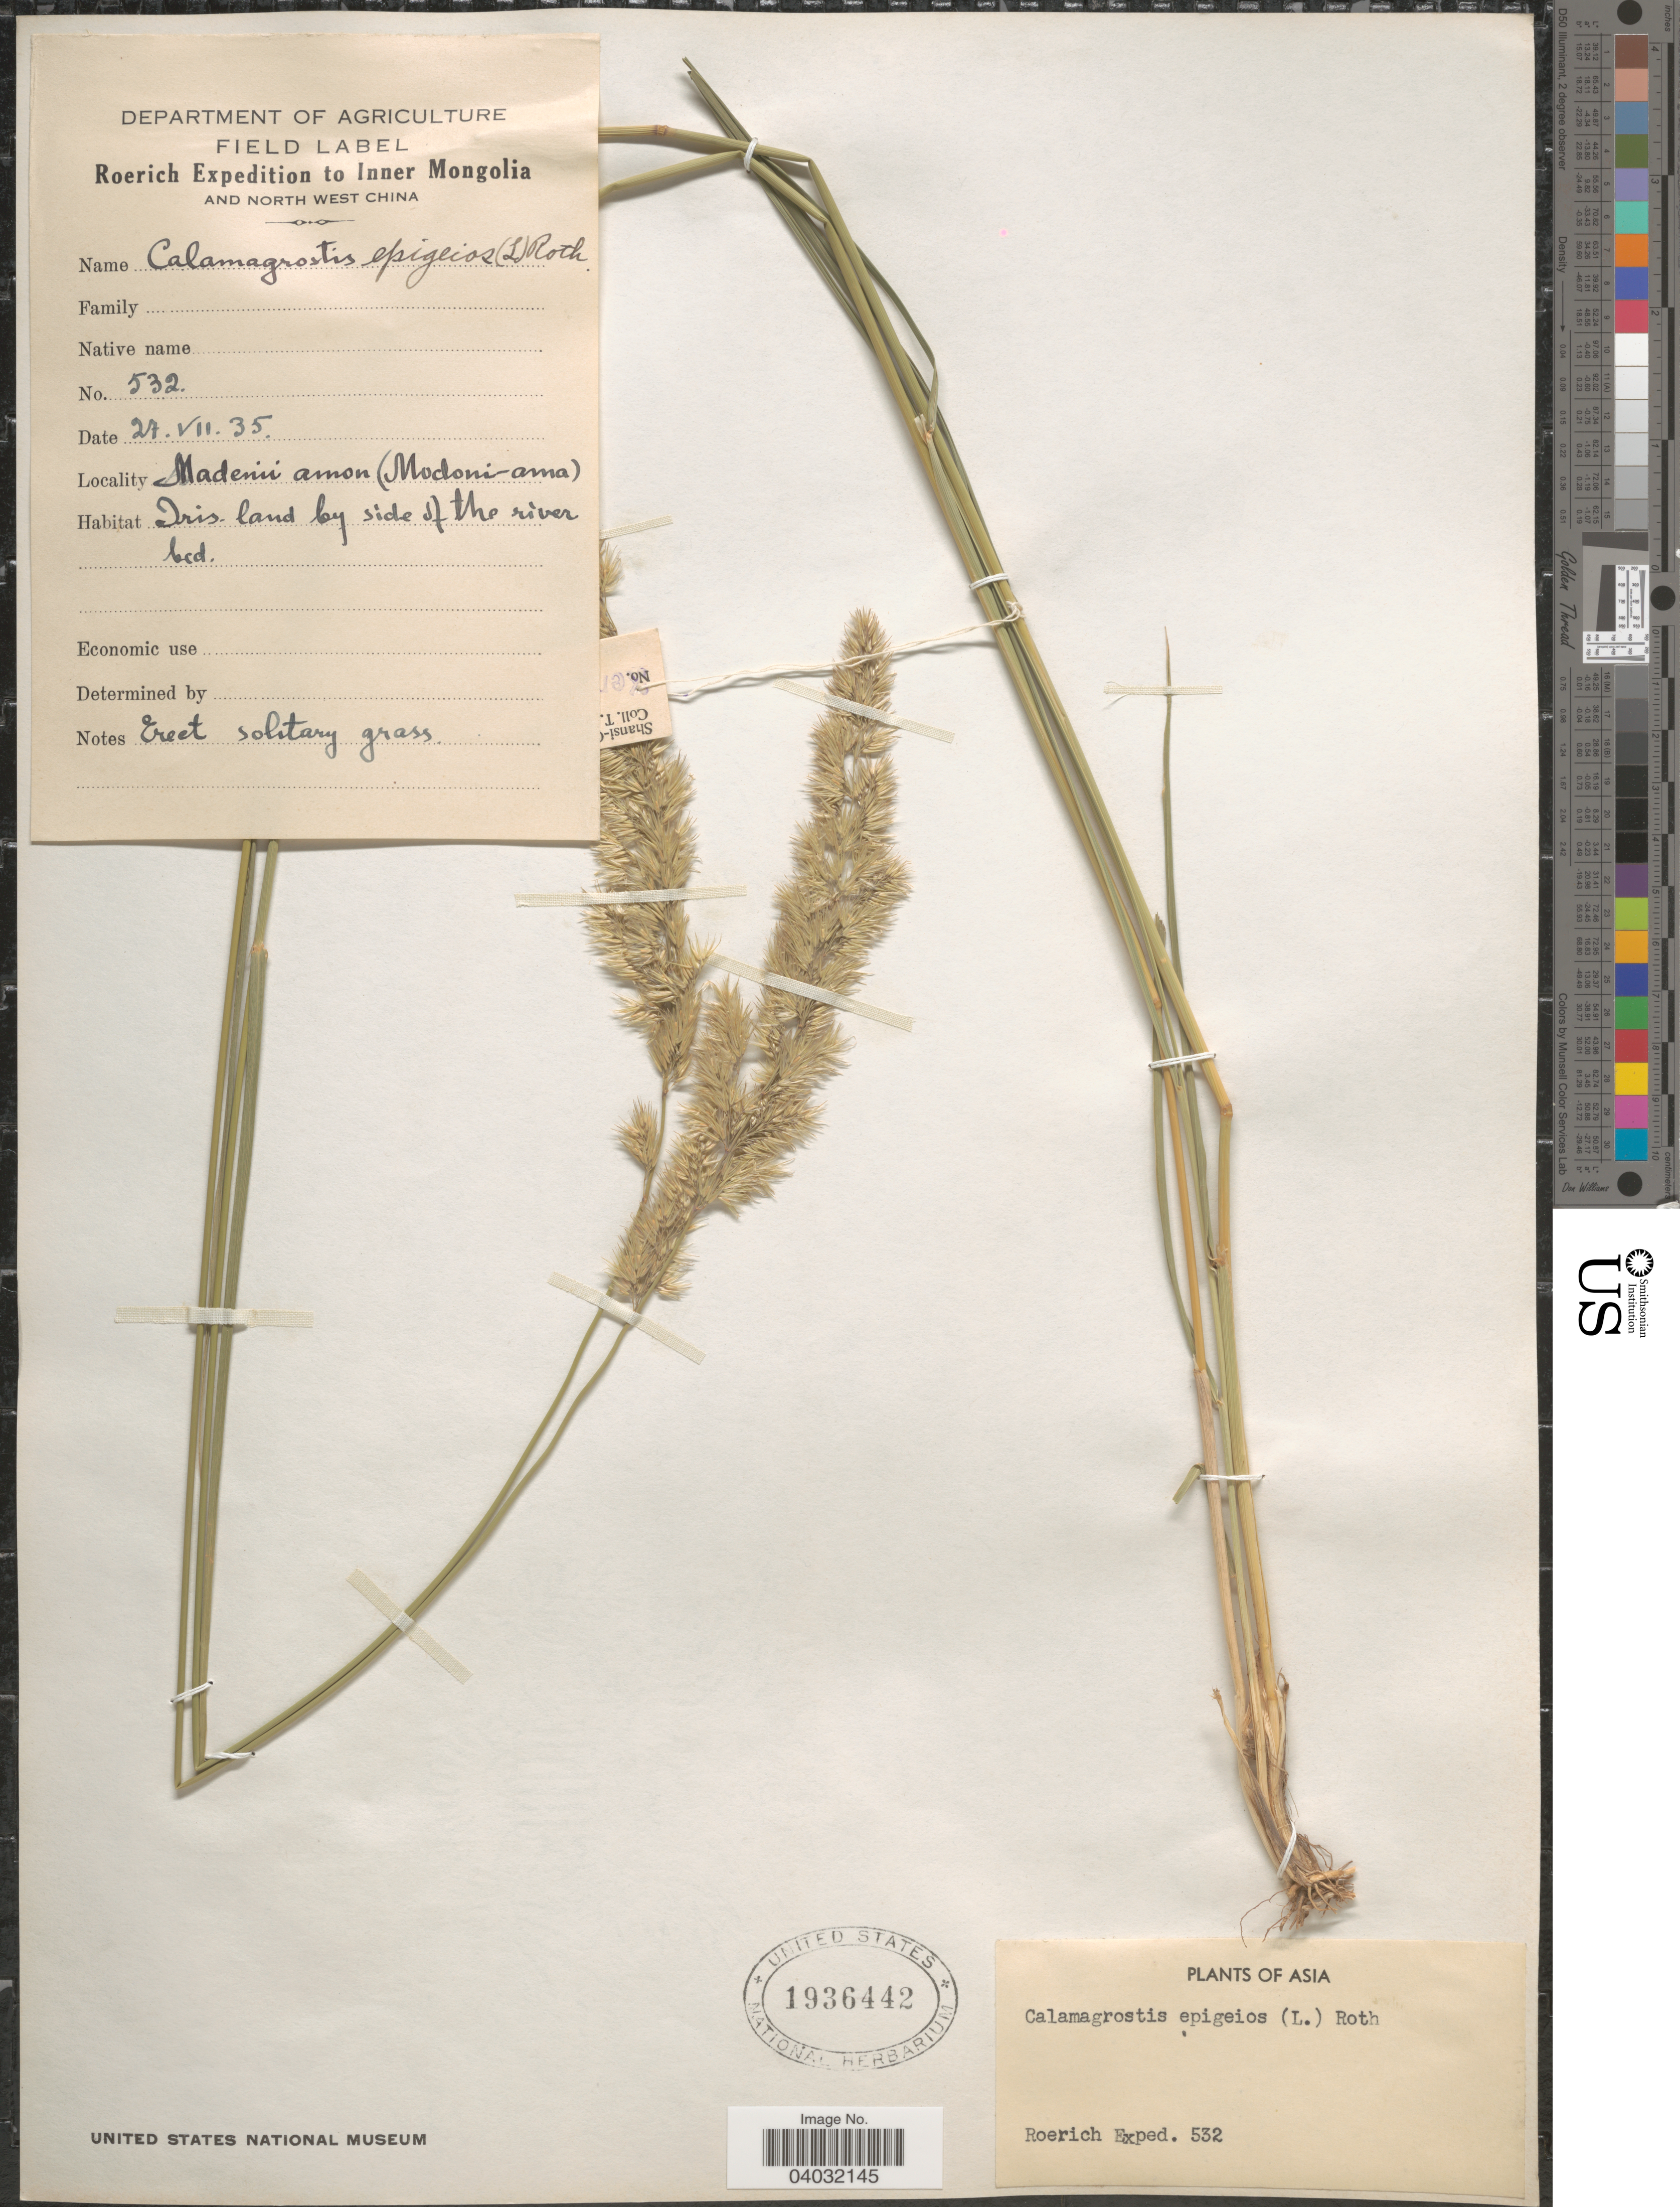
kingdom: Plantae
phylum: Tracheophyta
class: Liliopsida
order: Poales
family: Poaceae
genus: Calamagrostis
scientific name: Calamagrostis epigeios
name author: (L.) Roth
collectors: Roerich Expedition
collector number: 532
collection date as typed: Transcribed d/m/y: 27/7/35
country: China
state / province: Nei Monggol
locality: Inner Mongolia and North West China. Madenü amon (Modoni ama) [interpreted].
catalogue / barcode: US 1936442